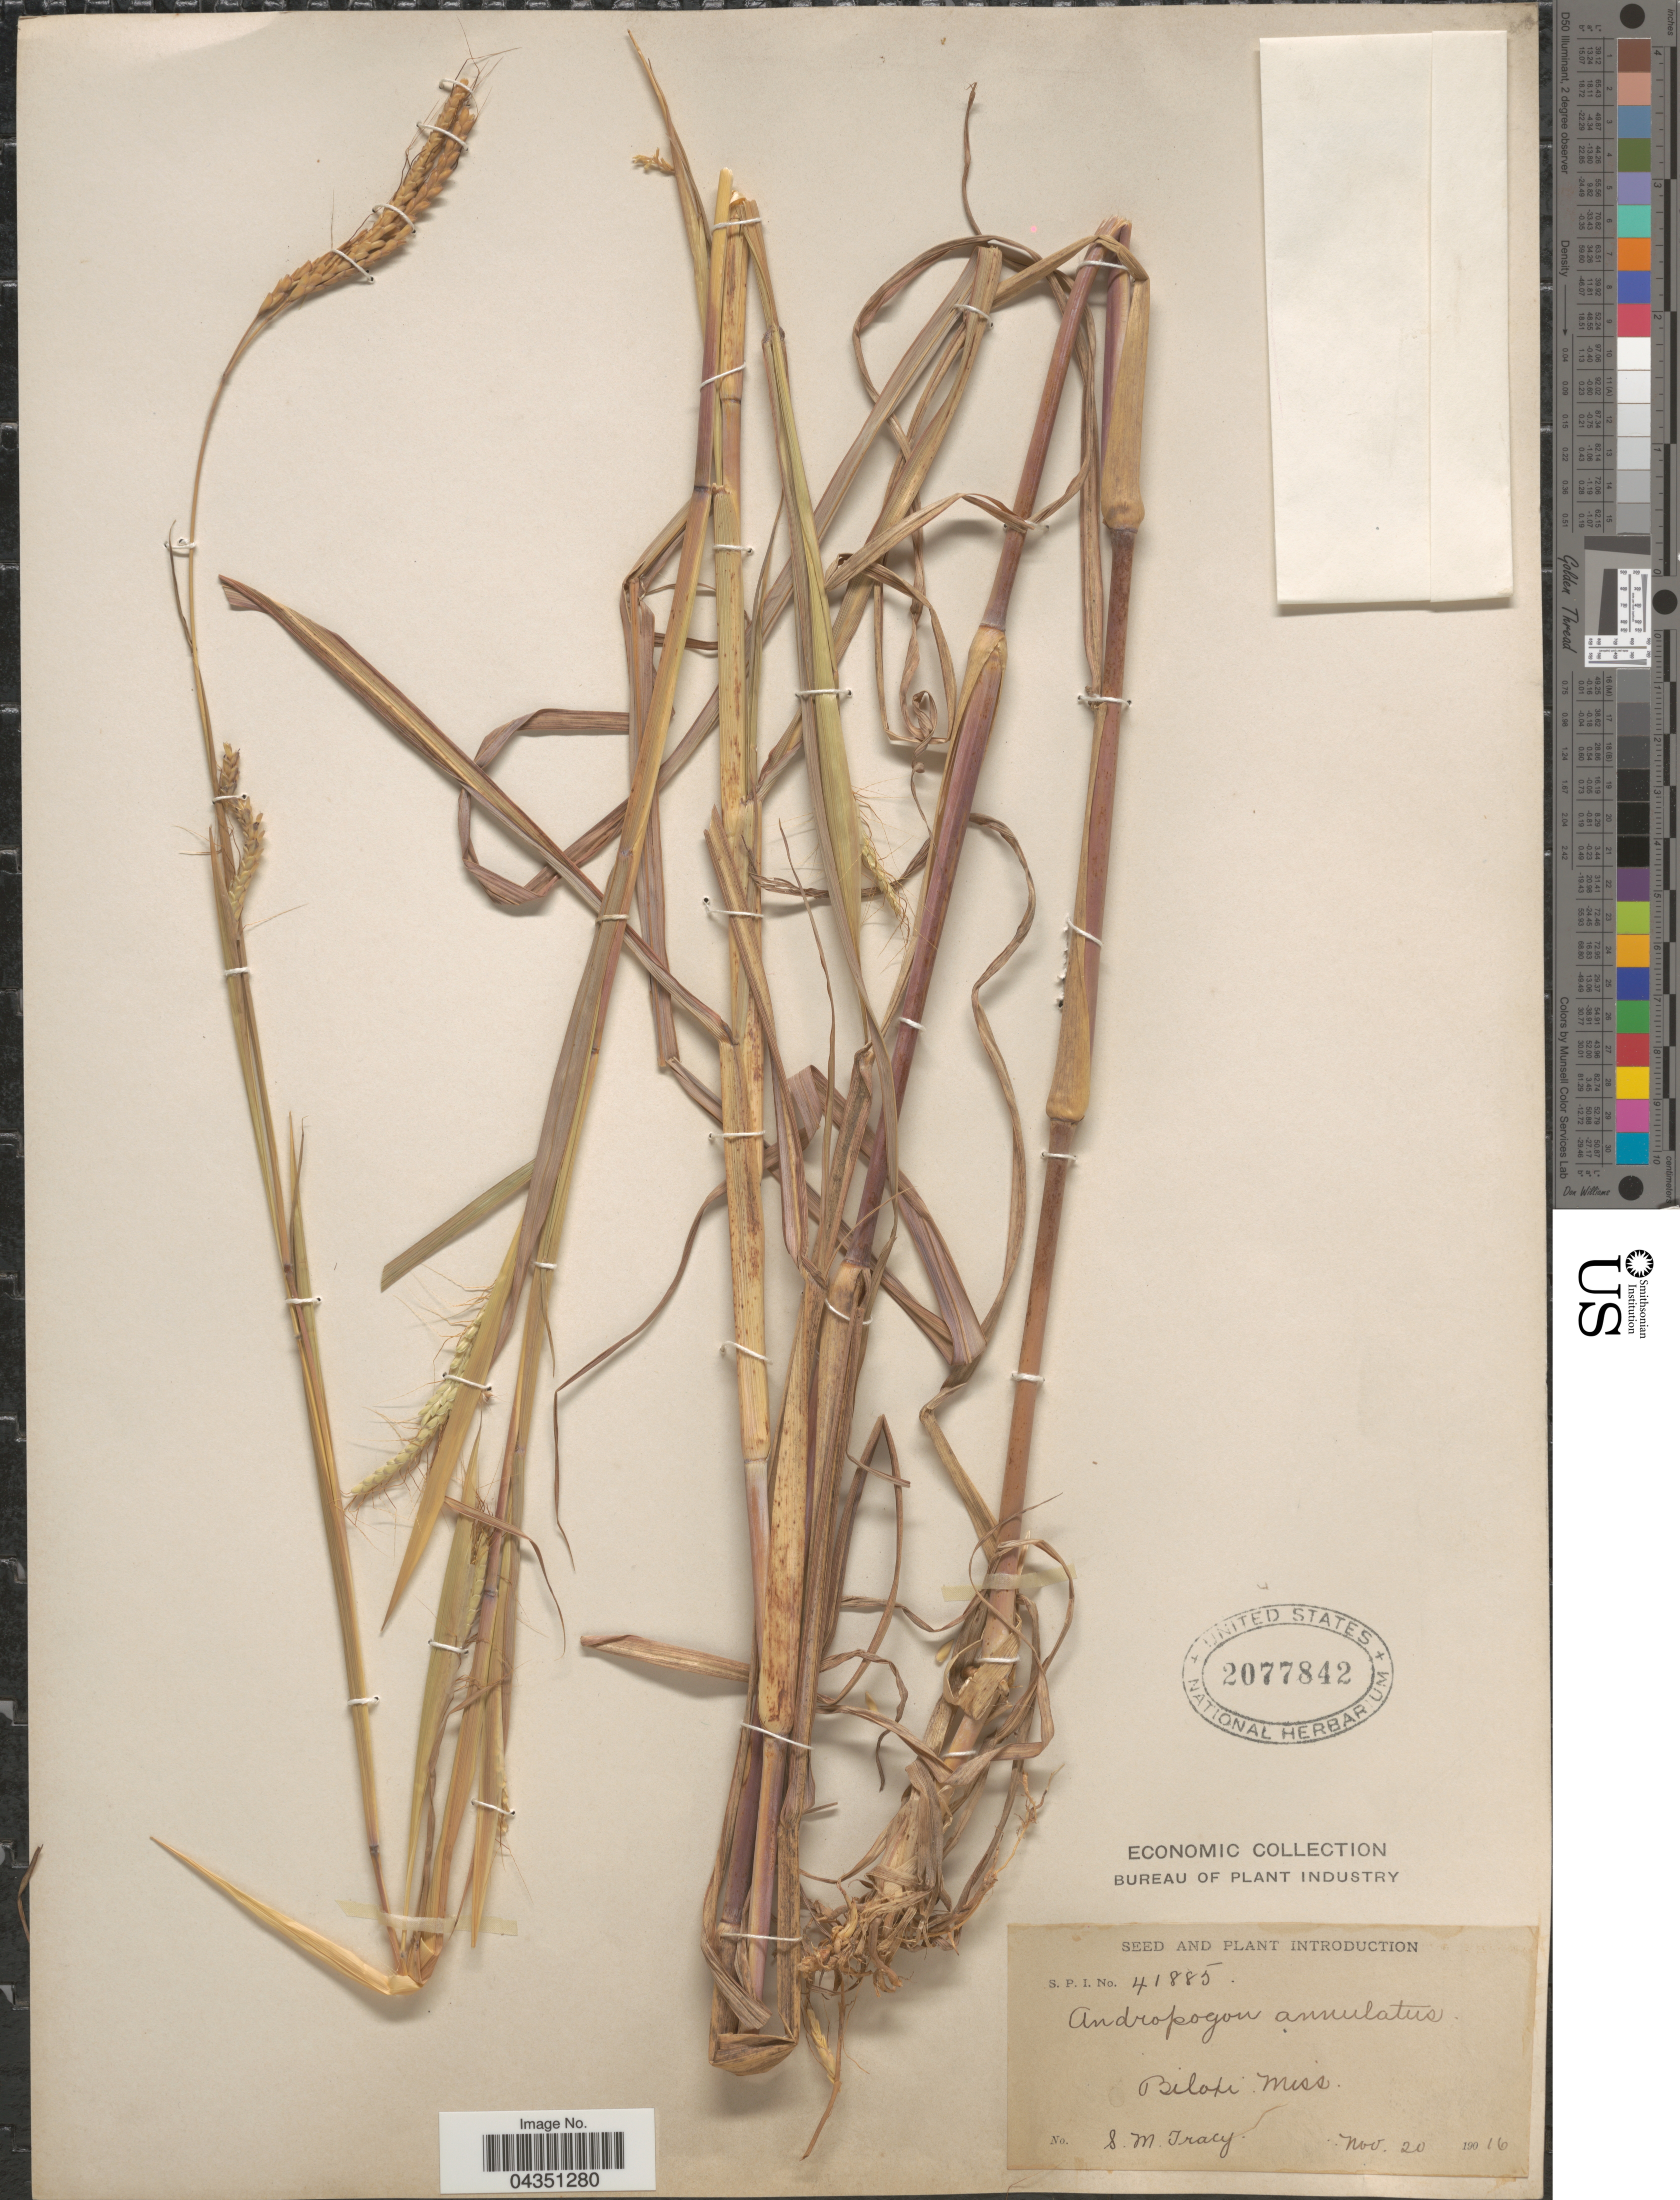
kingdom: Plantae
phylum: Tracheophyta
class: Liliopsida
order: Poales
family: Poaceae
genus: Dichanthium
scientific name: Dichanthium annulatum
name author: (Forssk.) Stapf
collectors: S. M. Tracy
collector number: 41885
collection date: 1916-11-20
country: United States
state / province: Mississippi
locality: Biloxi.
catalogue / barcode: US 2077842